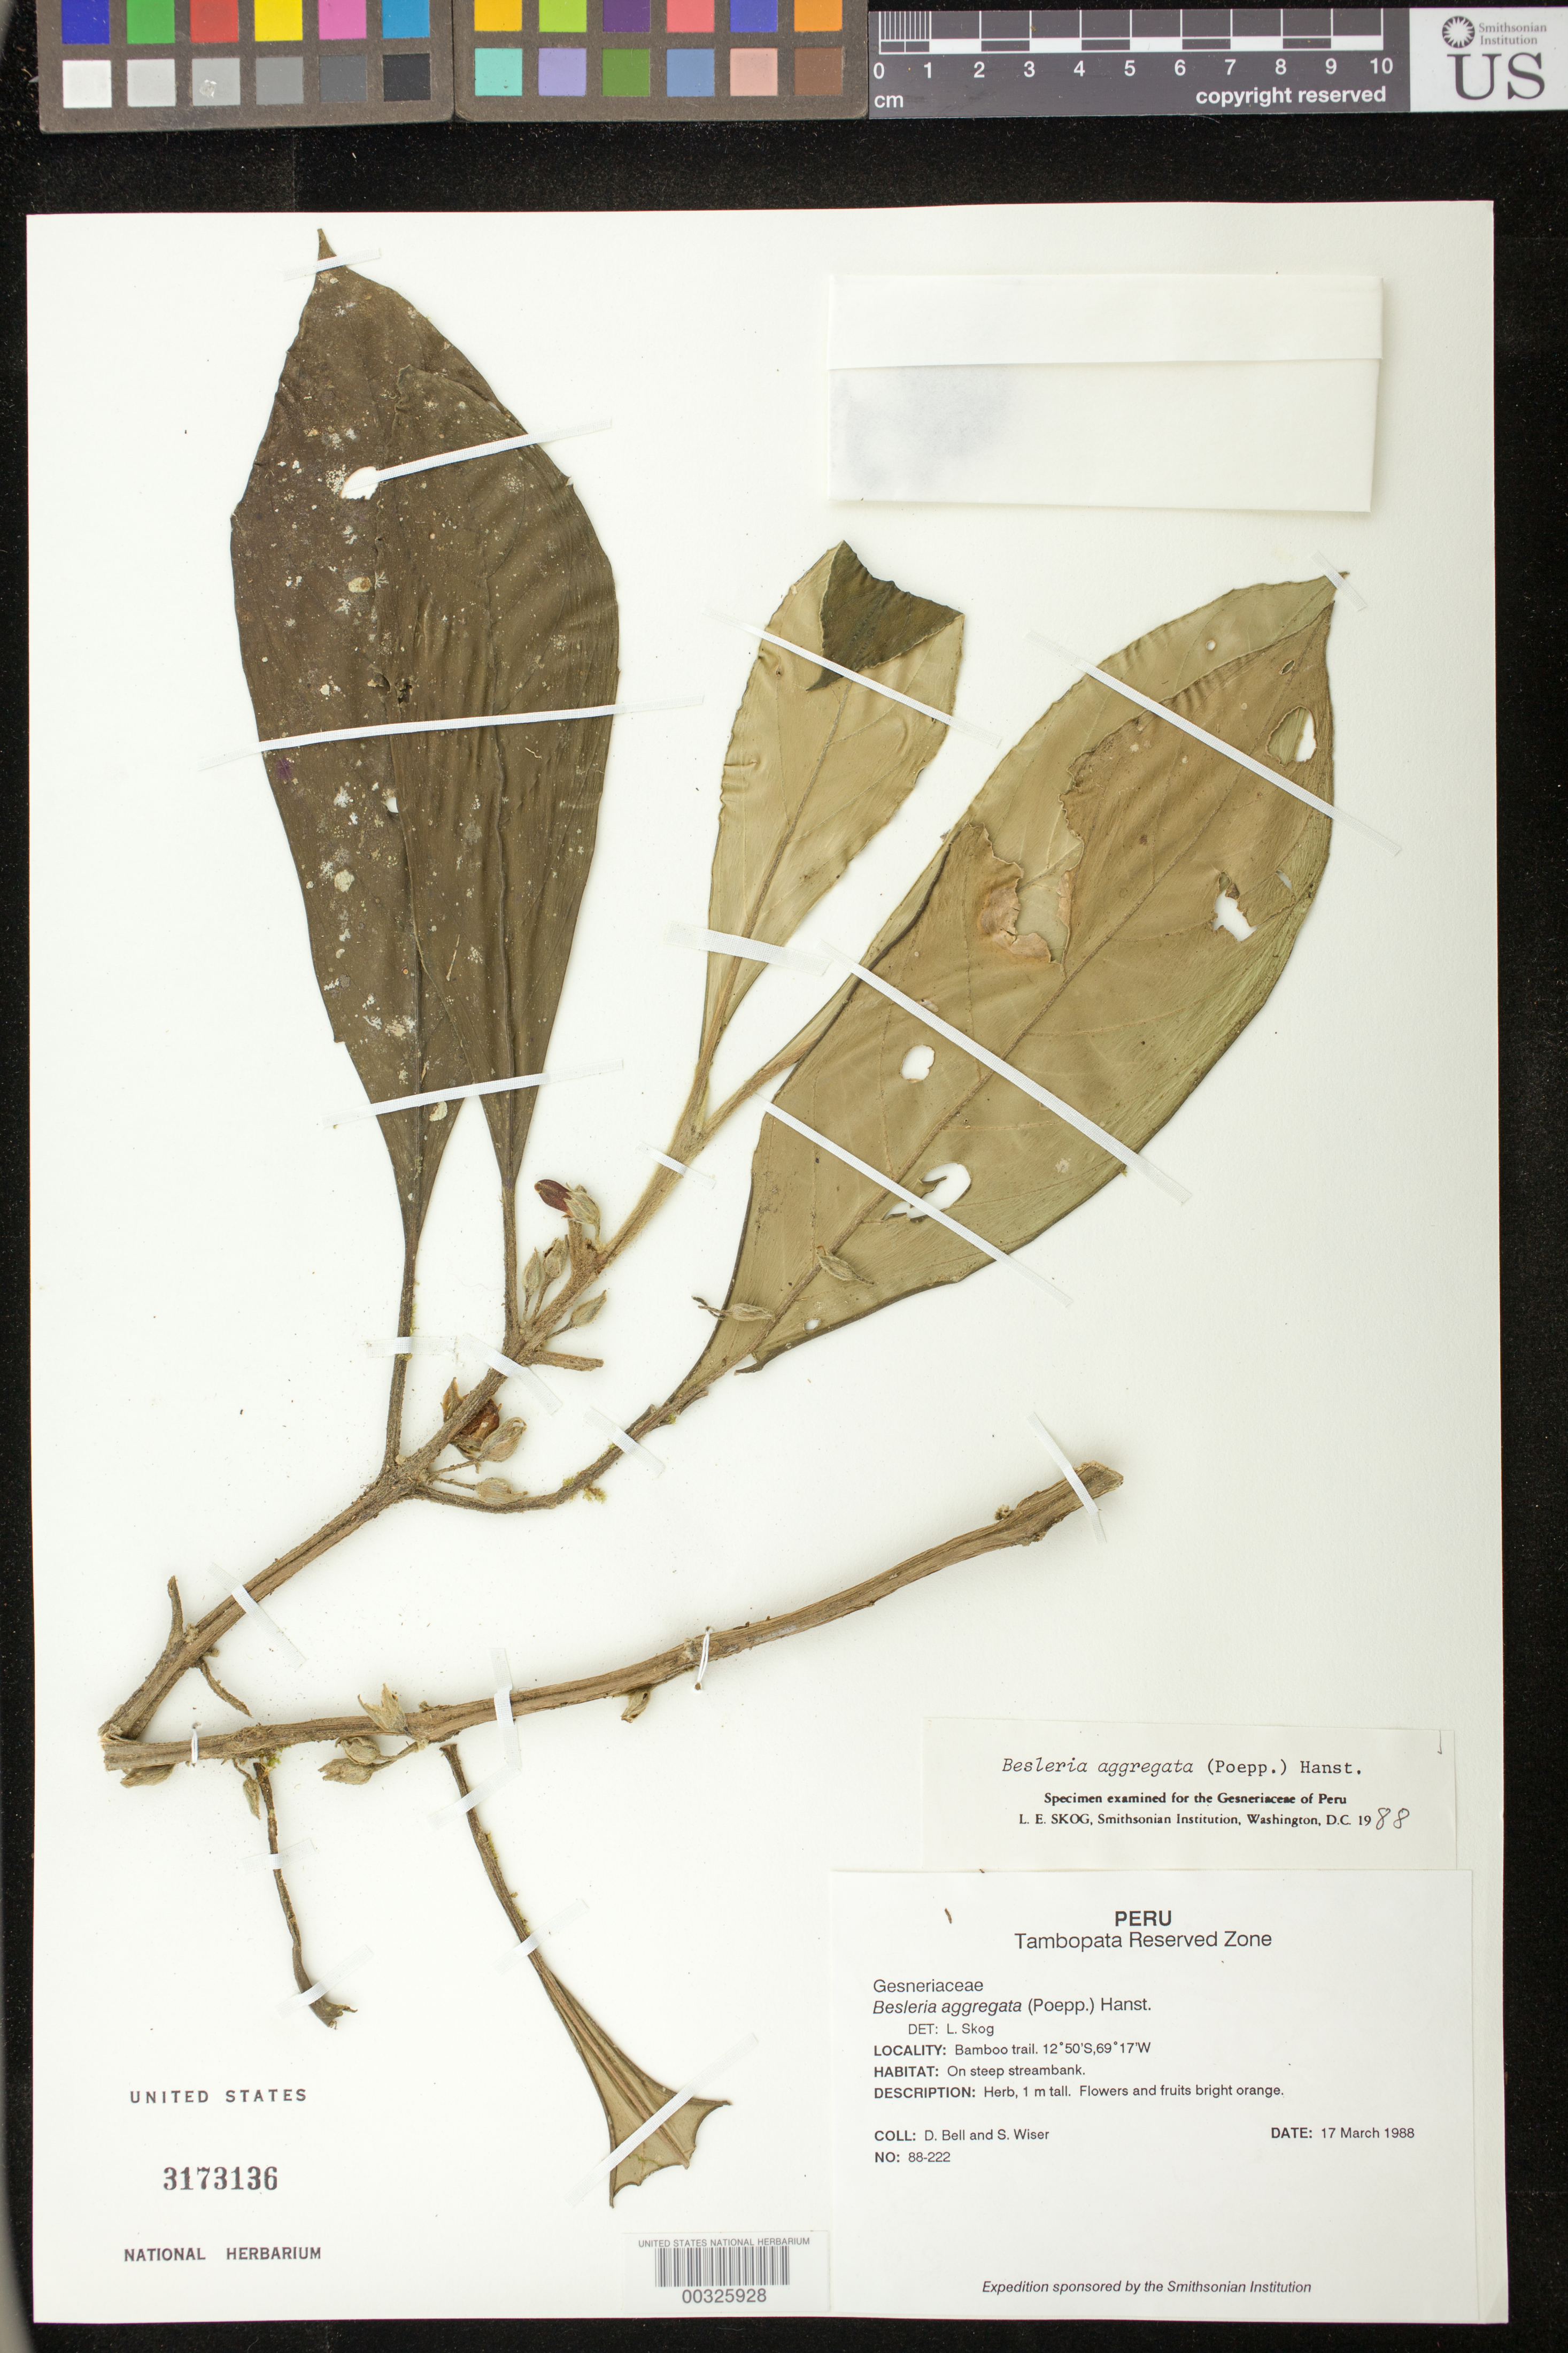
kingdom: Plantae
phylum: Tracheophyta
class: Magnoliopsida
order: Lamiales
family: Gesneriaceae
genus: Besleria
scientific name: Besleria aggregata var. aggregata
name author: (Mart.) Hanst.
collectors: D. A. Bell & S. Wiser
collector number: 88- 222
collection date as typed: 17 Mar 1988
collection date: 1988-03-17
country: Peru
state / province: Madre de Dios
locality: Tambopata Reserved Zone, Bamboo trail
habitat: On steep streambank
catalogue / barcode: US 3173136